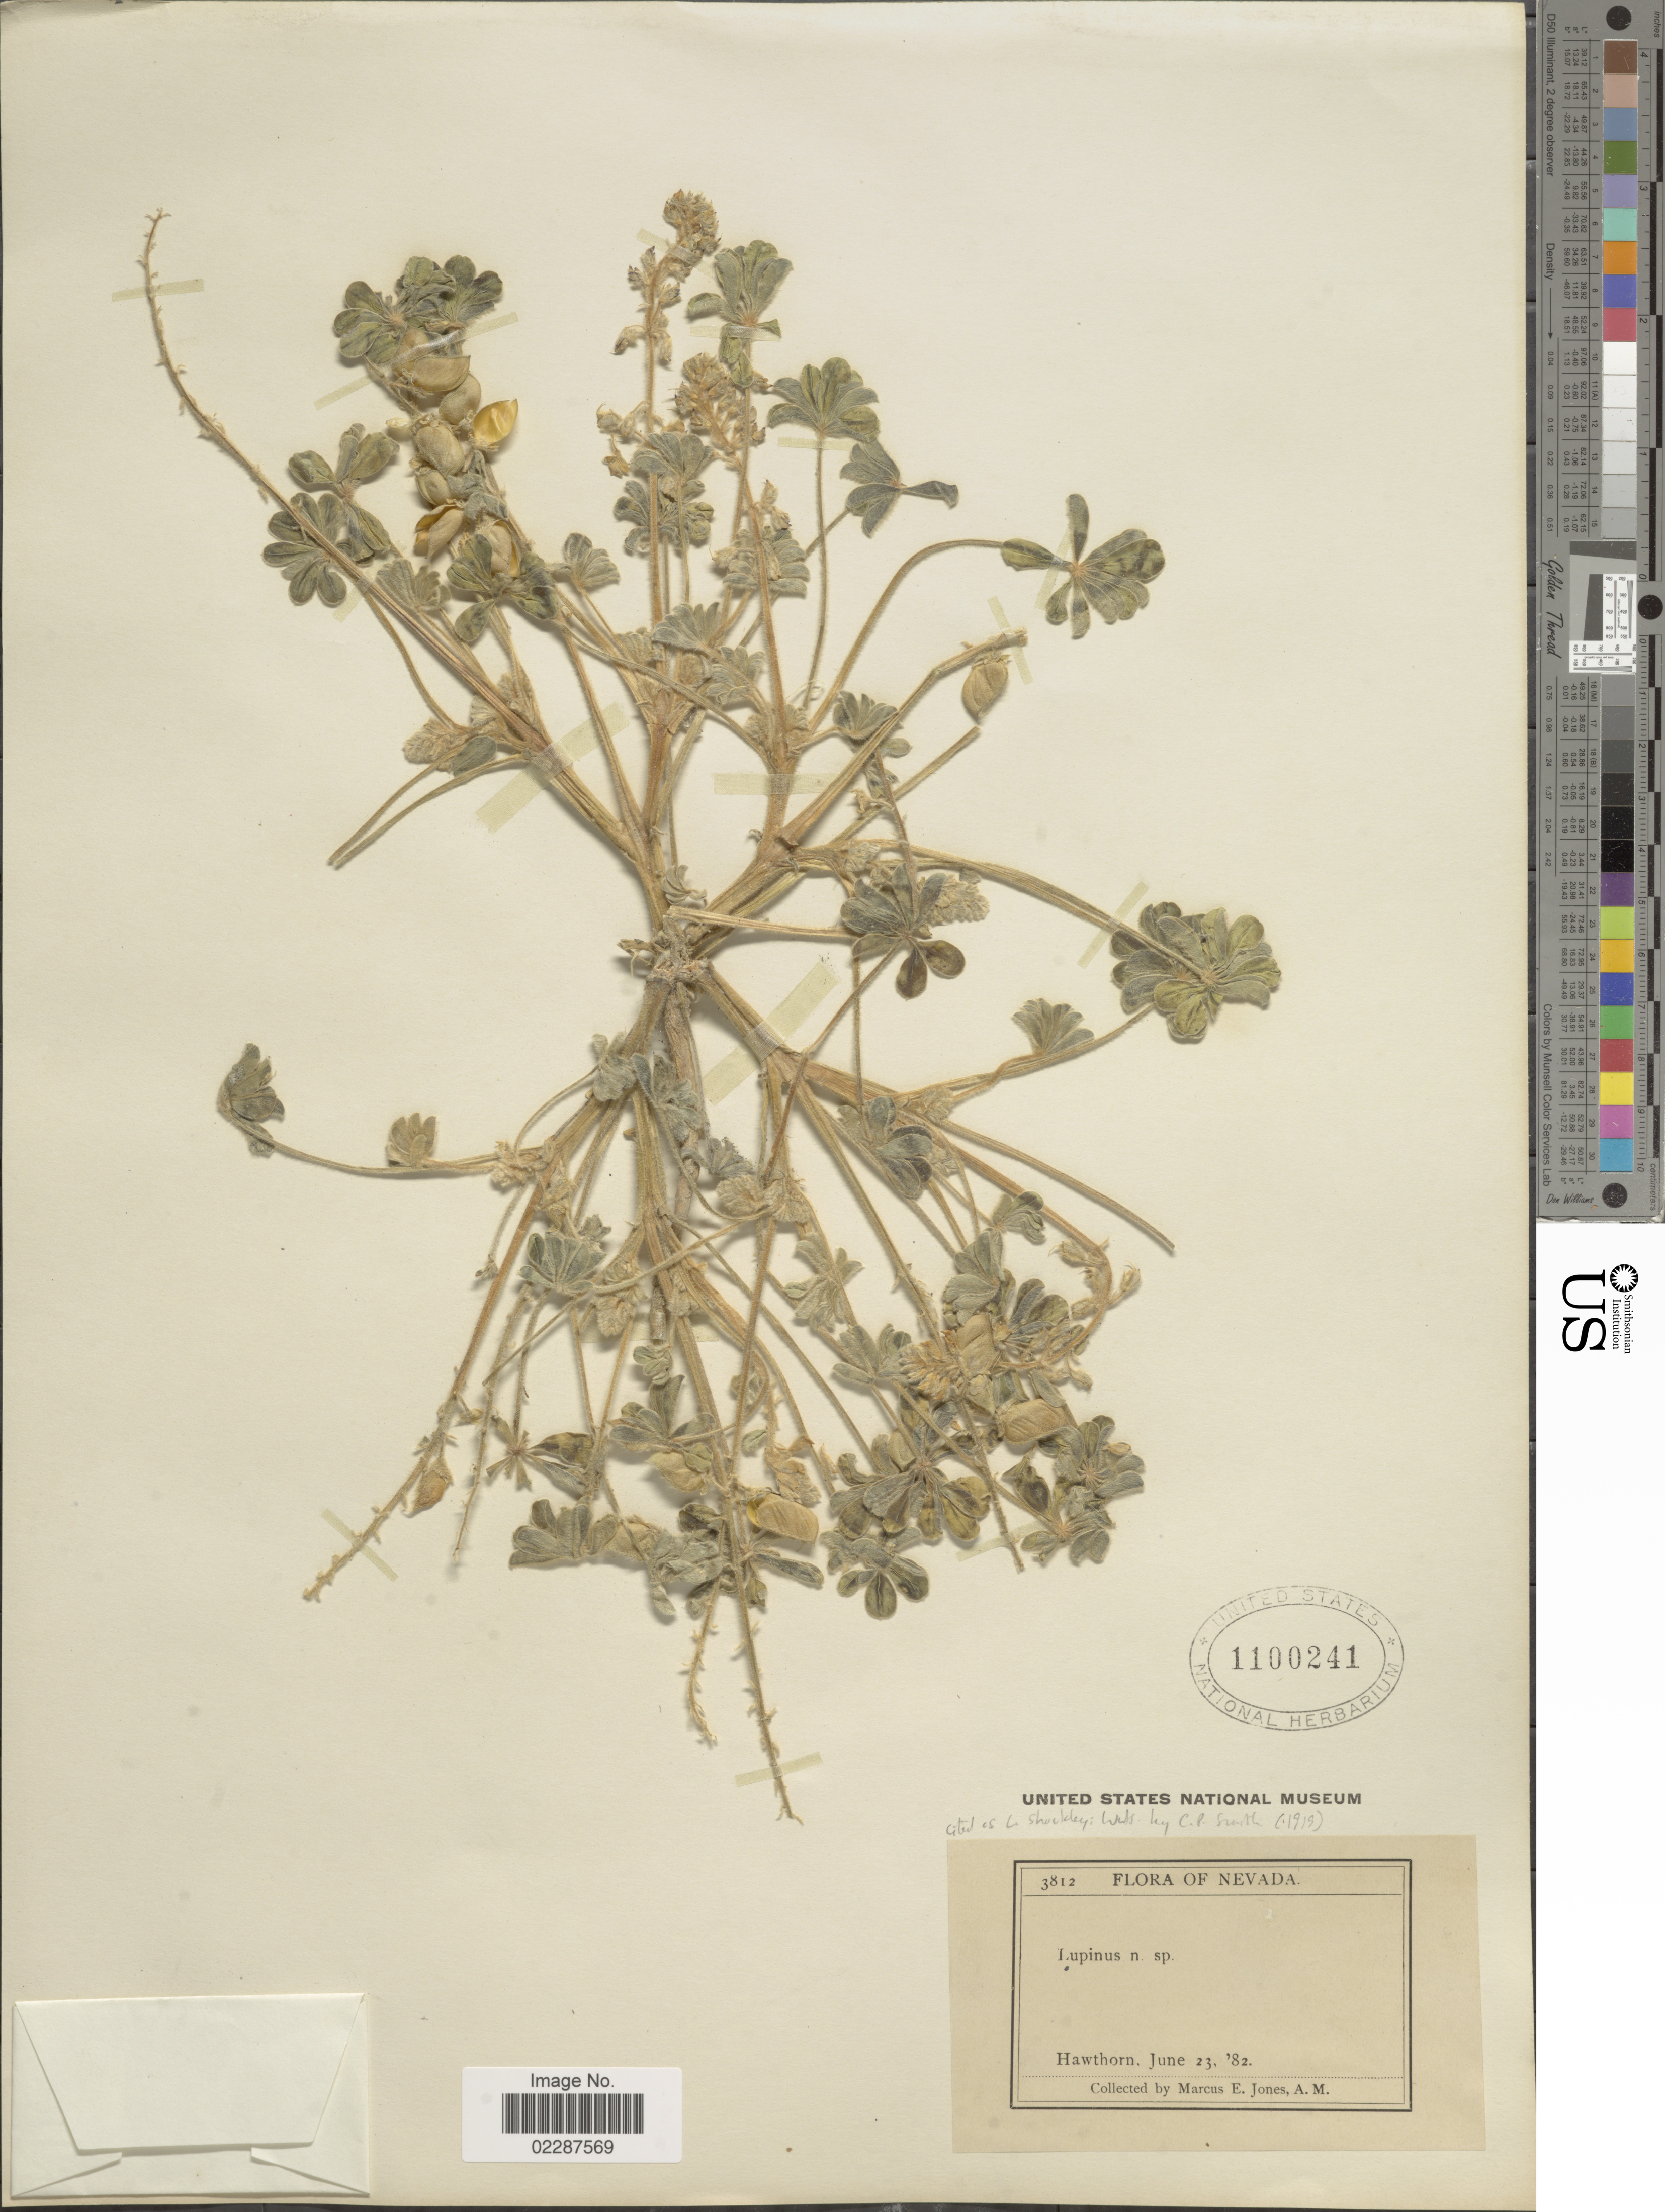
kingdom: Plantae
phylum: Tracheophyta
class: Magnoliopsida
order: Fabales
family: Fabaceae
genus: Lupinus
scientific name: Lupinus shockleyi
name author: S. Watson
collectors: M. E. Jones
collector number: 3812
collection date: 1882-06-23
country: United States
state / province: Nevada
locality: Hawthorn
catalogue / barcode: US 1100241